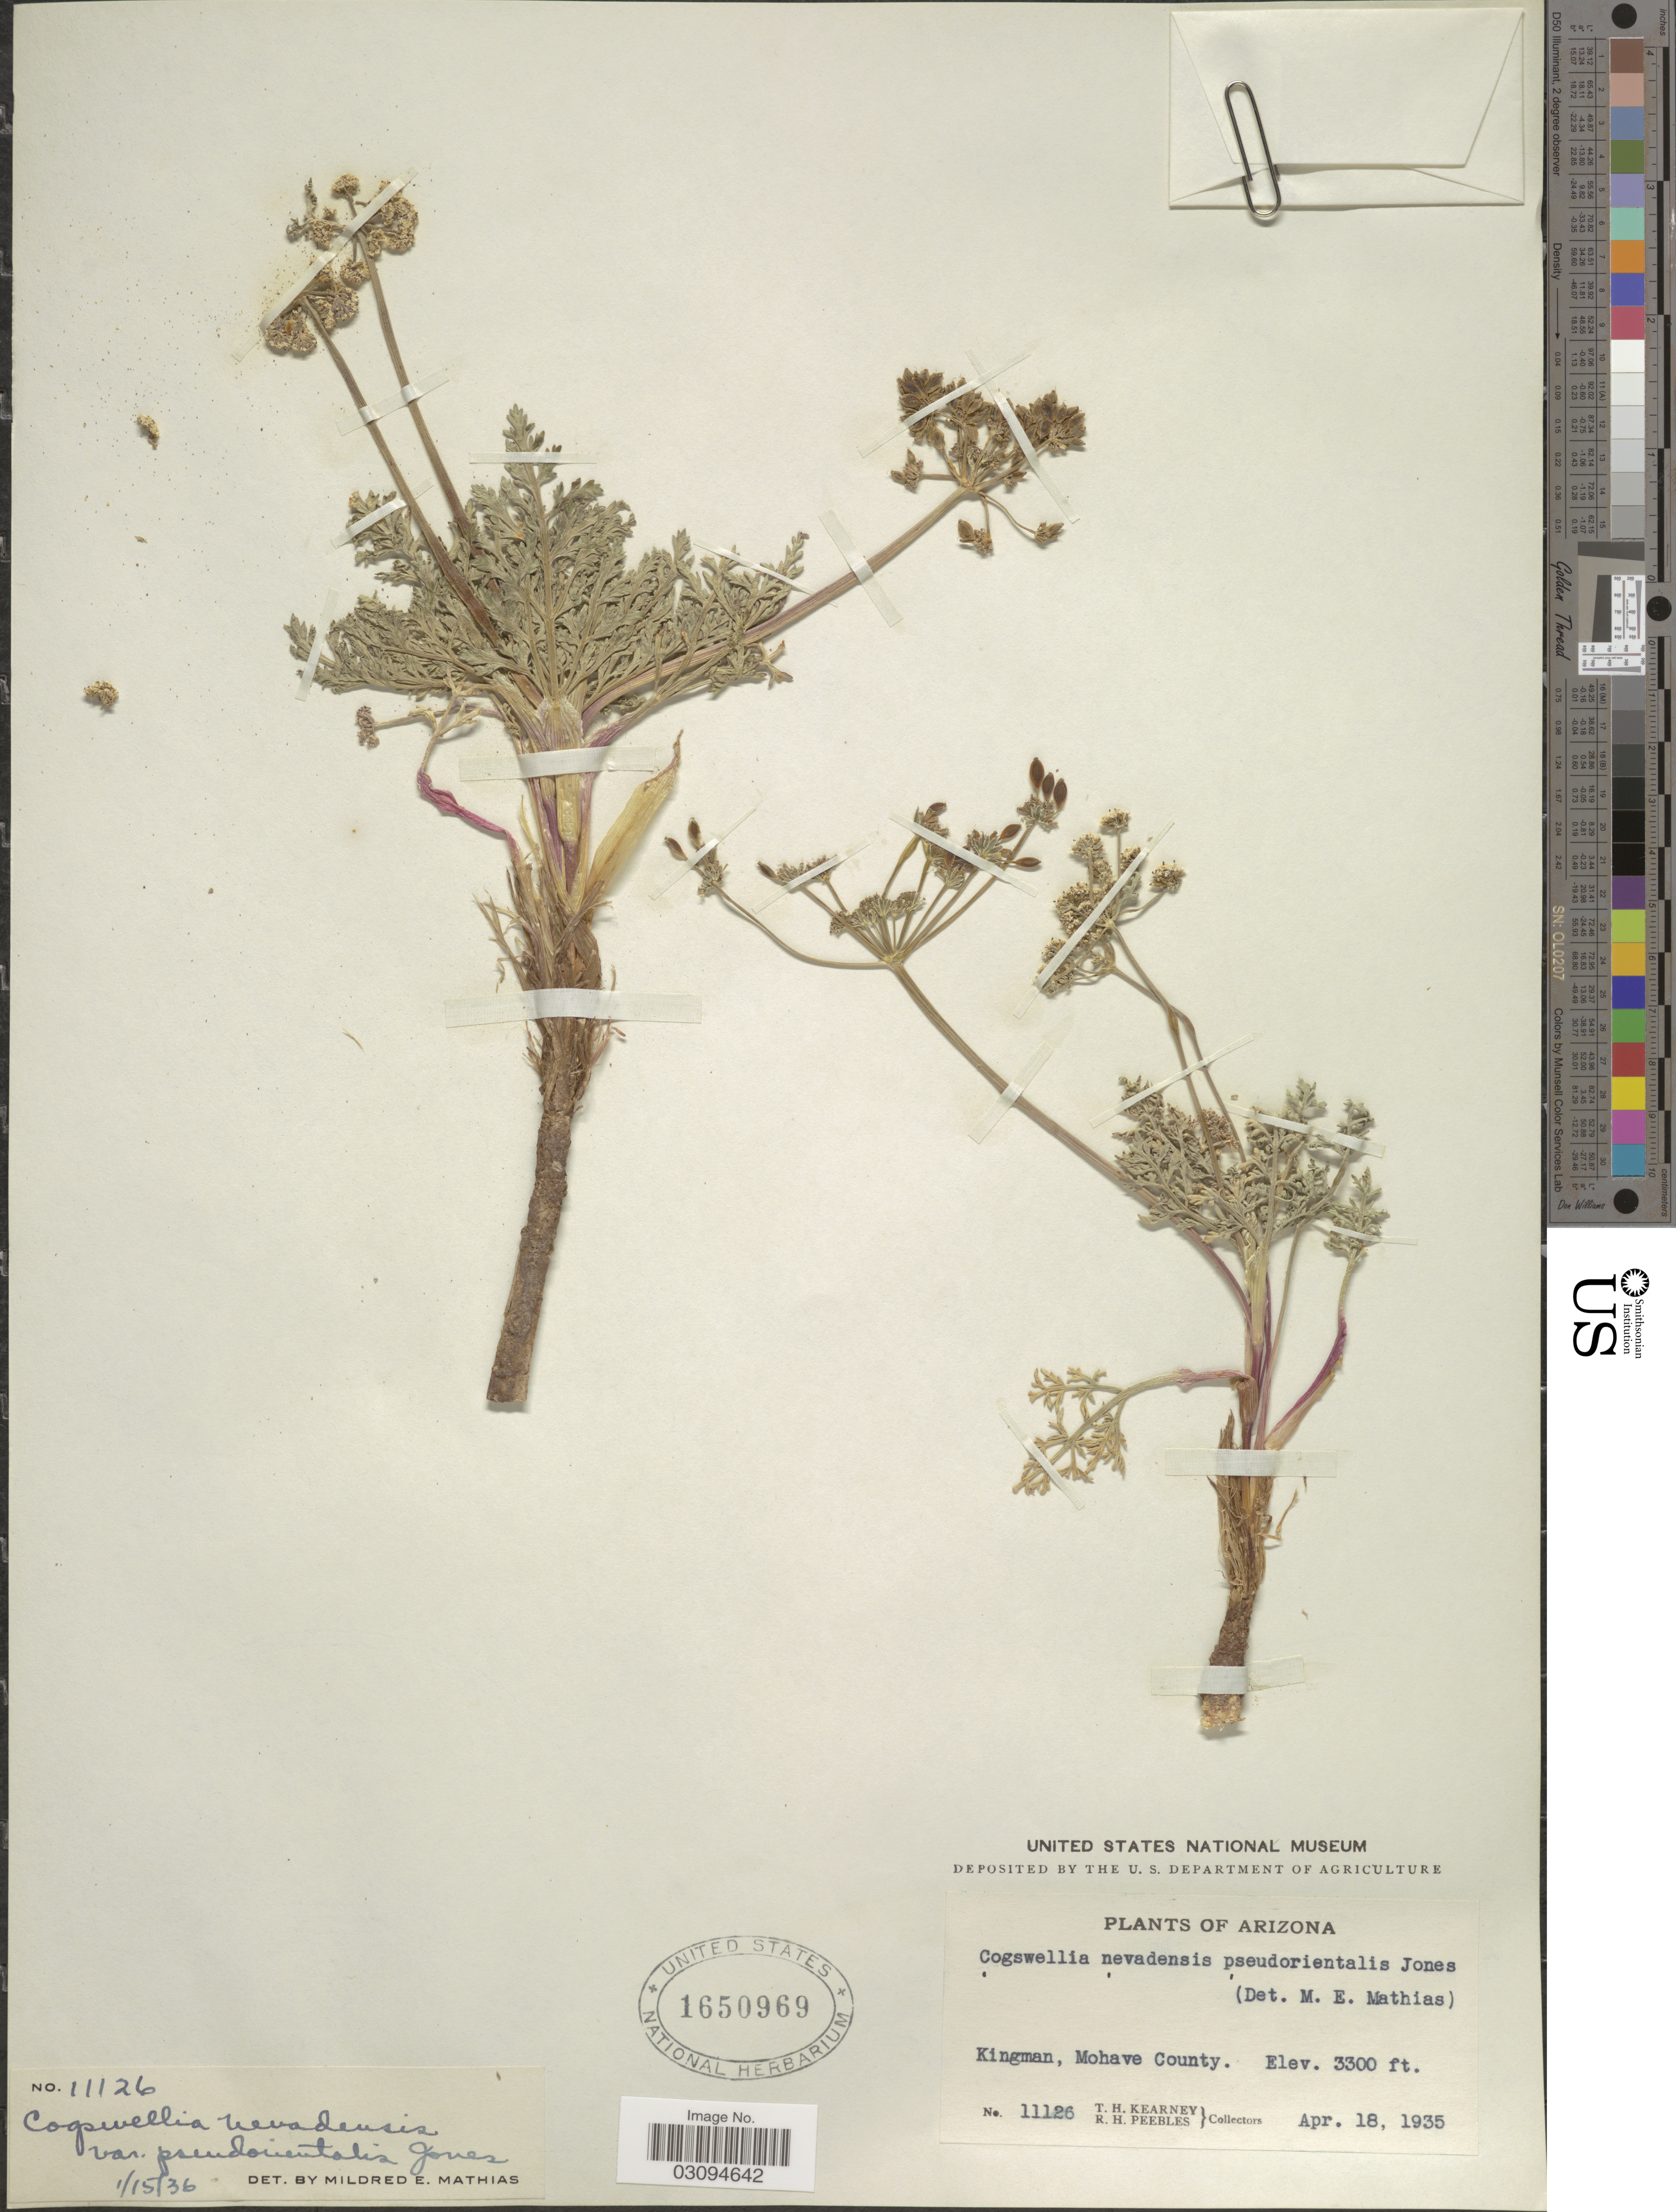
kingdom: Plantae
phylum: Tracheophyta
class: Magnoliopsida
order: Apiales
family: Apiaceae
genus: Lomatium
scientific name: Lomatium nevadense var. pseudorientale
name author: (M.E. Jones) Munz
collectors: T. H. Kearney & R. H. Peebles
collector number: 11126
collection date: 1935-04-18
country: United States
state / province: Arizona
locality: Kingman, Mohave County.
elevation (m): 1006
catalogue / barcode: US 1650969